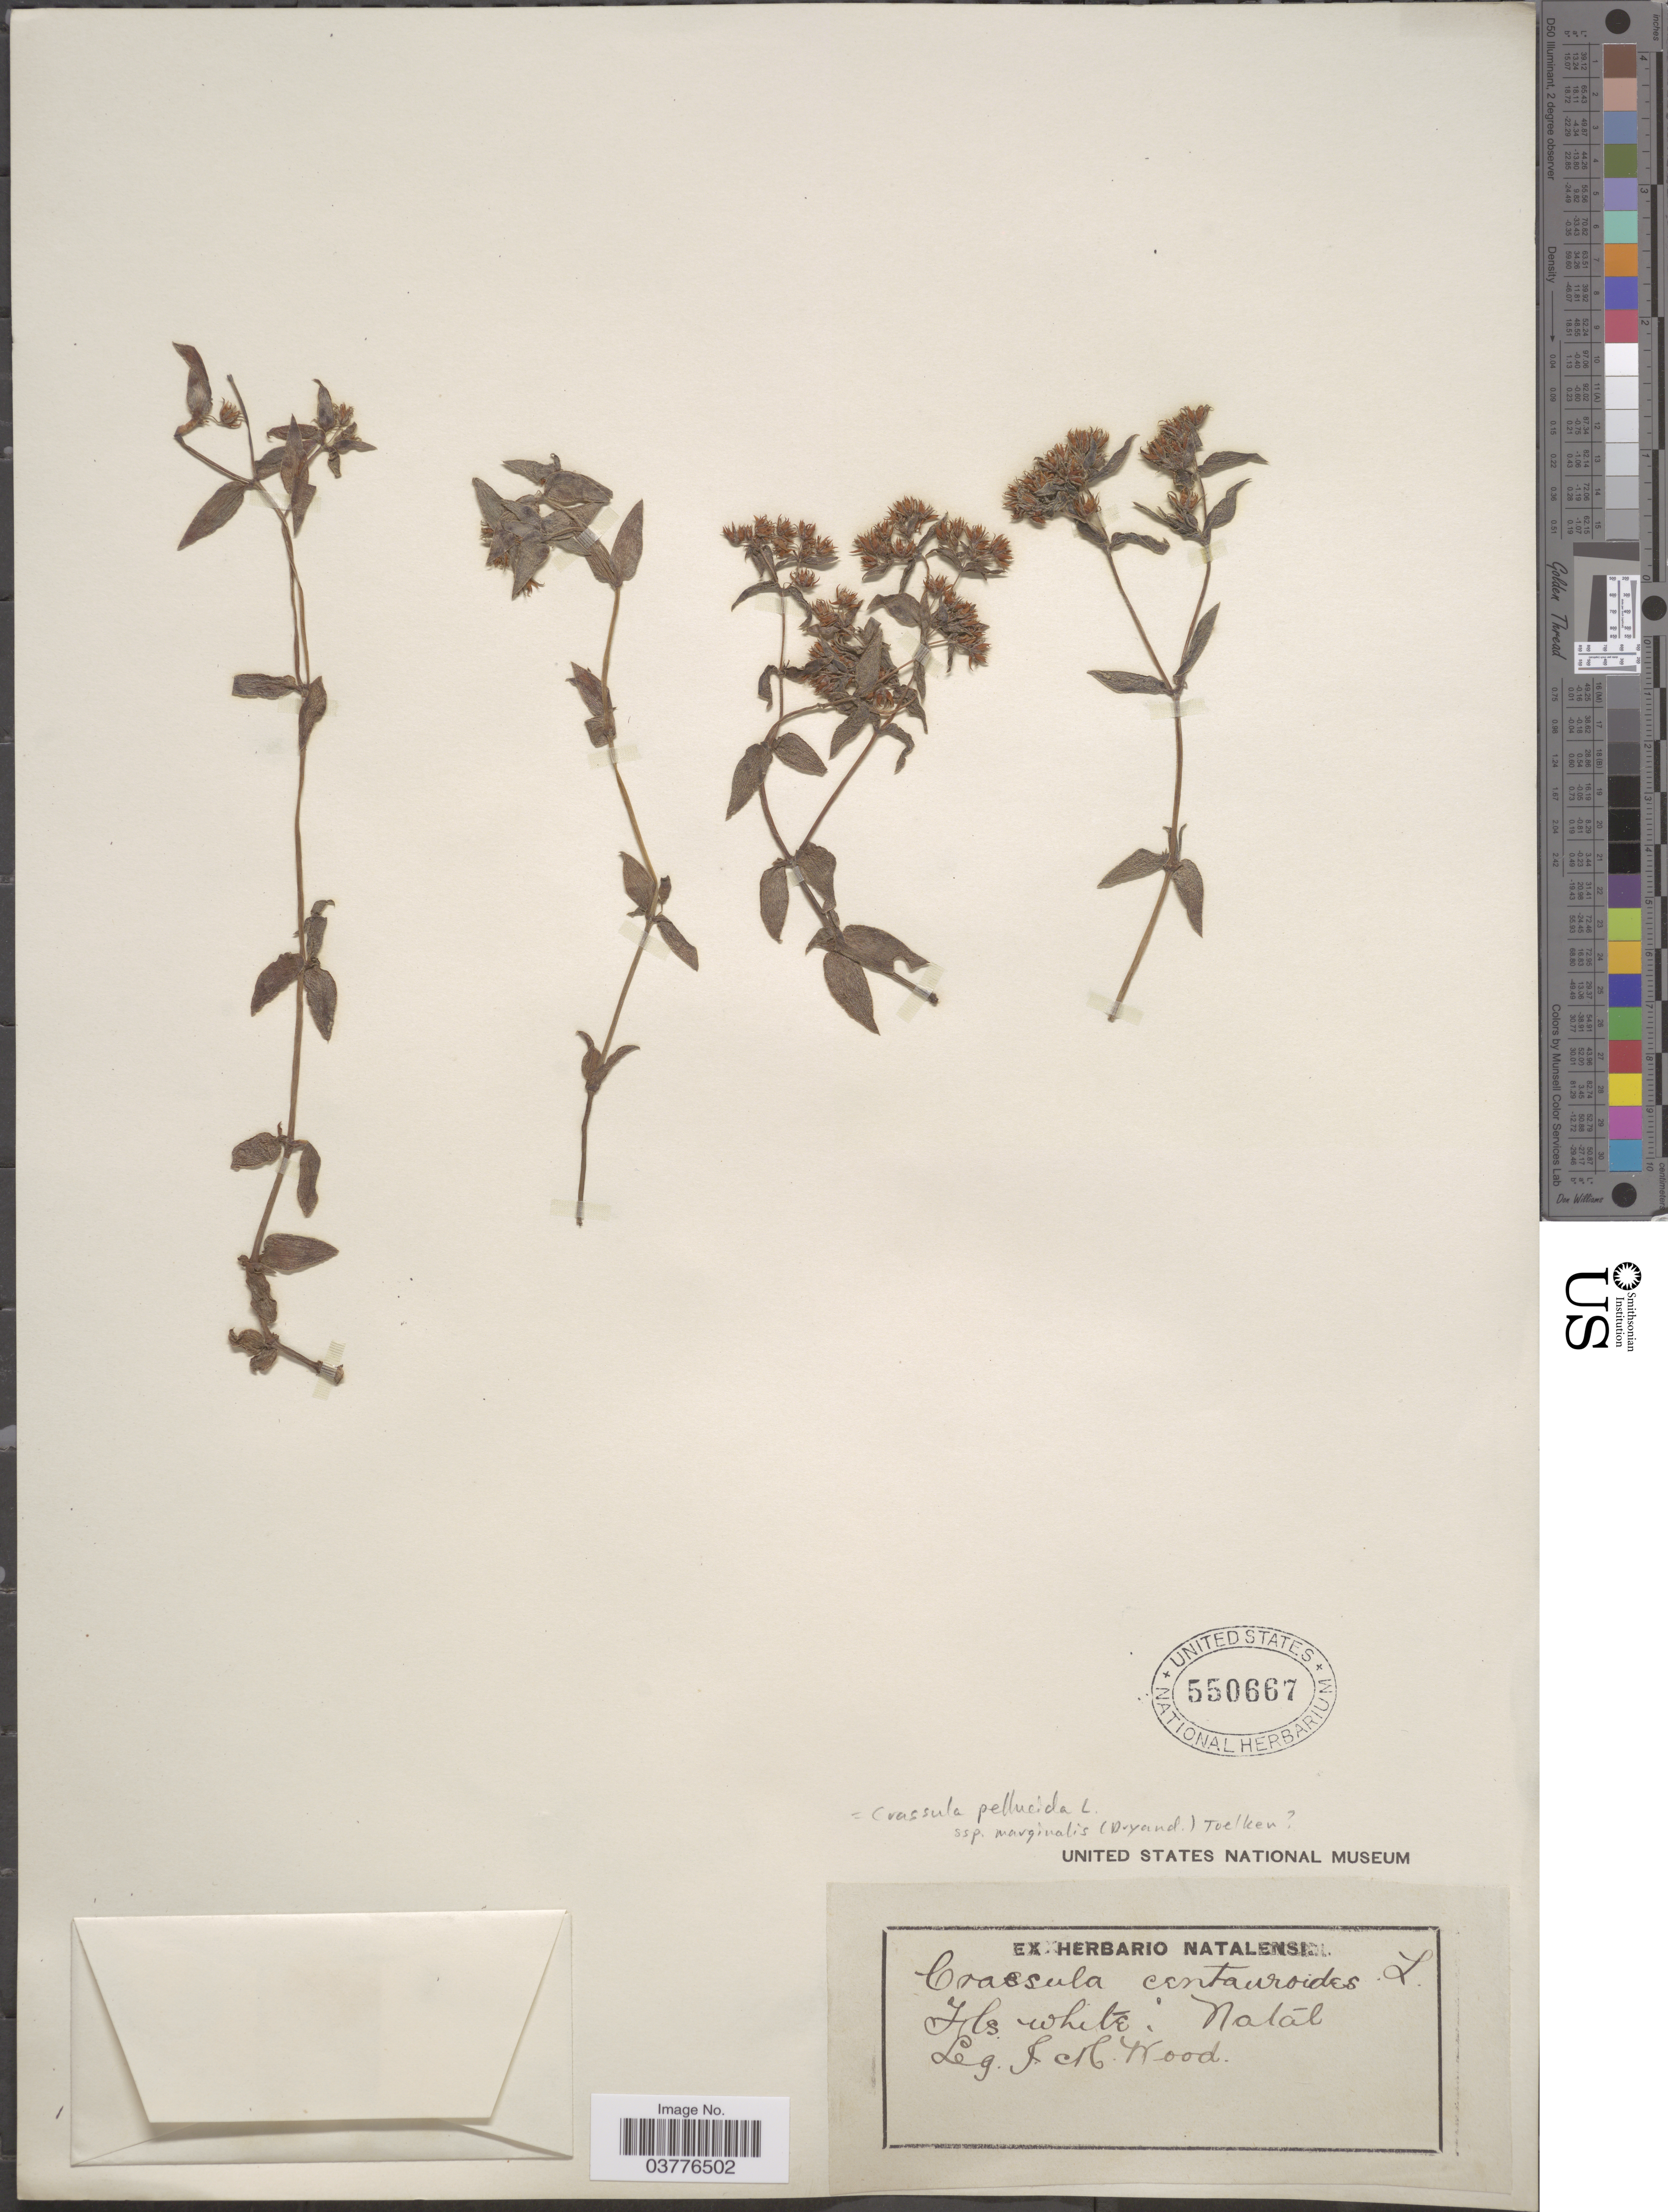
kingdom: Plantae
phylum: Tracheophyta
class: Magnoliopsida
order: Saxifragales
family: Crassulaceae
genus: Crassula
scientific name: Crassula pellucida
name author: L.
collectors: J. M. Wood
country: South Africa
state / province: KwaZulu-Natal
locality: Natal.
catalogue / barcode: US 550667